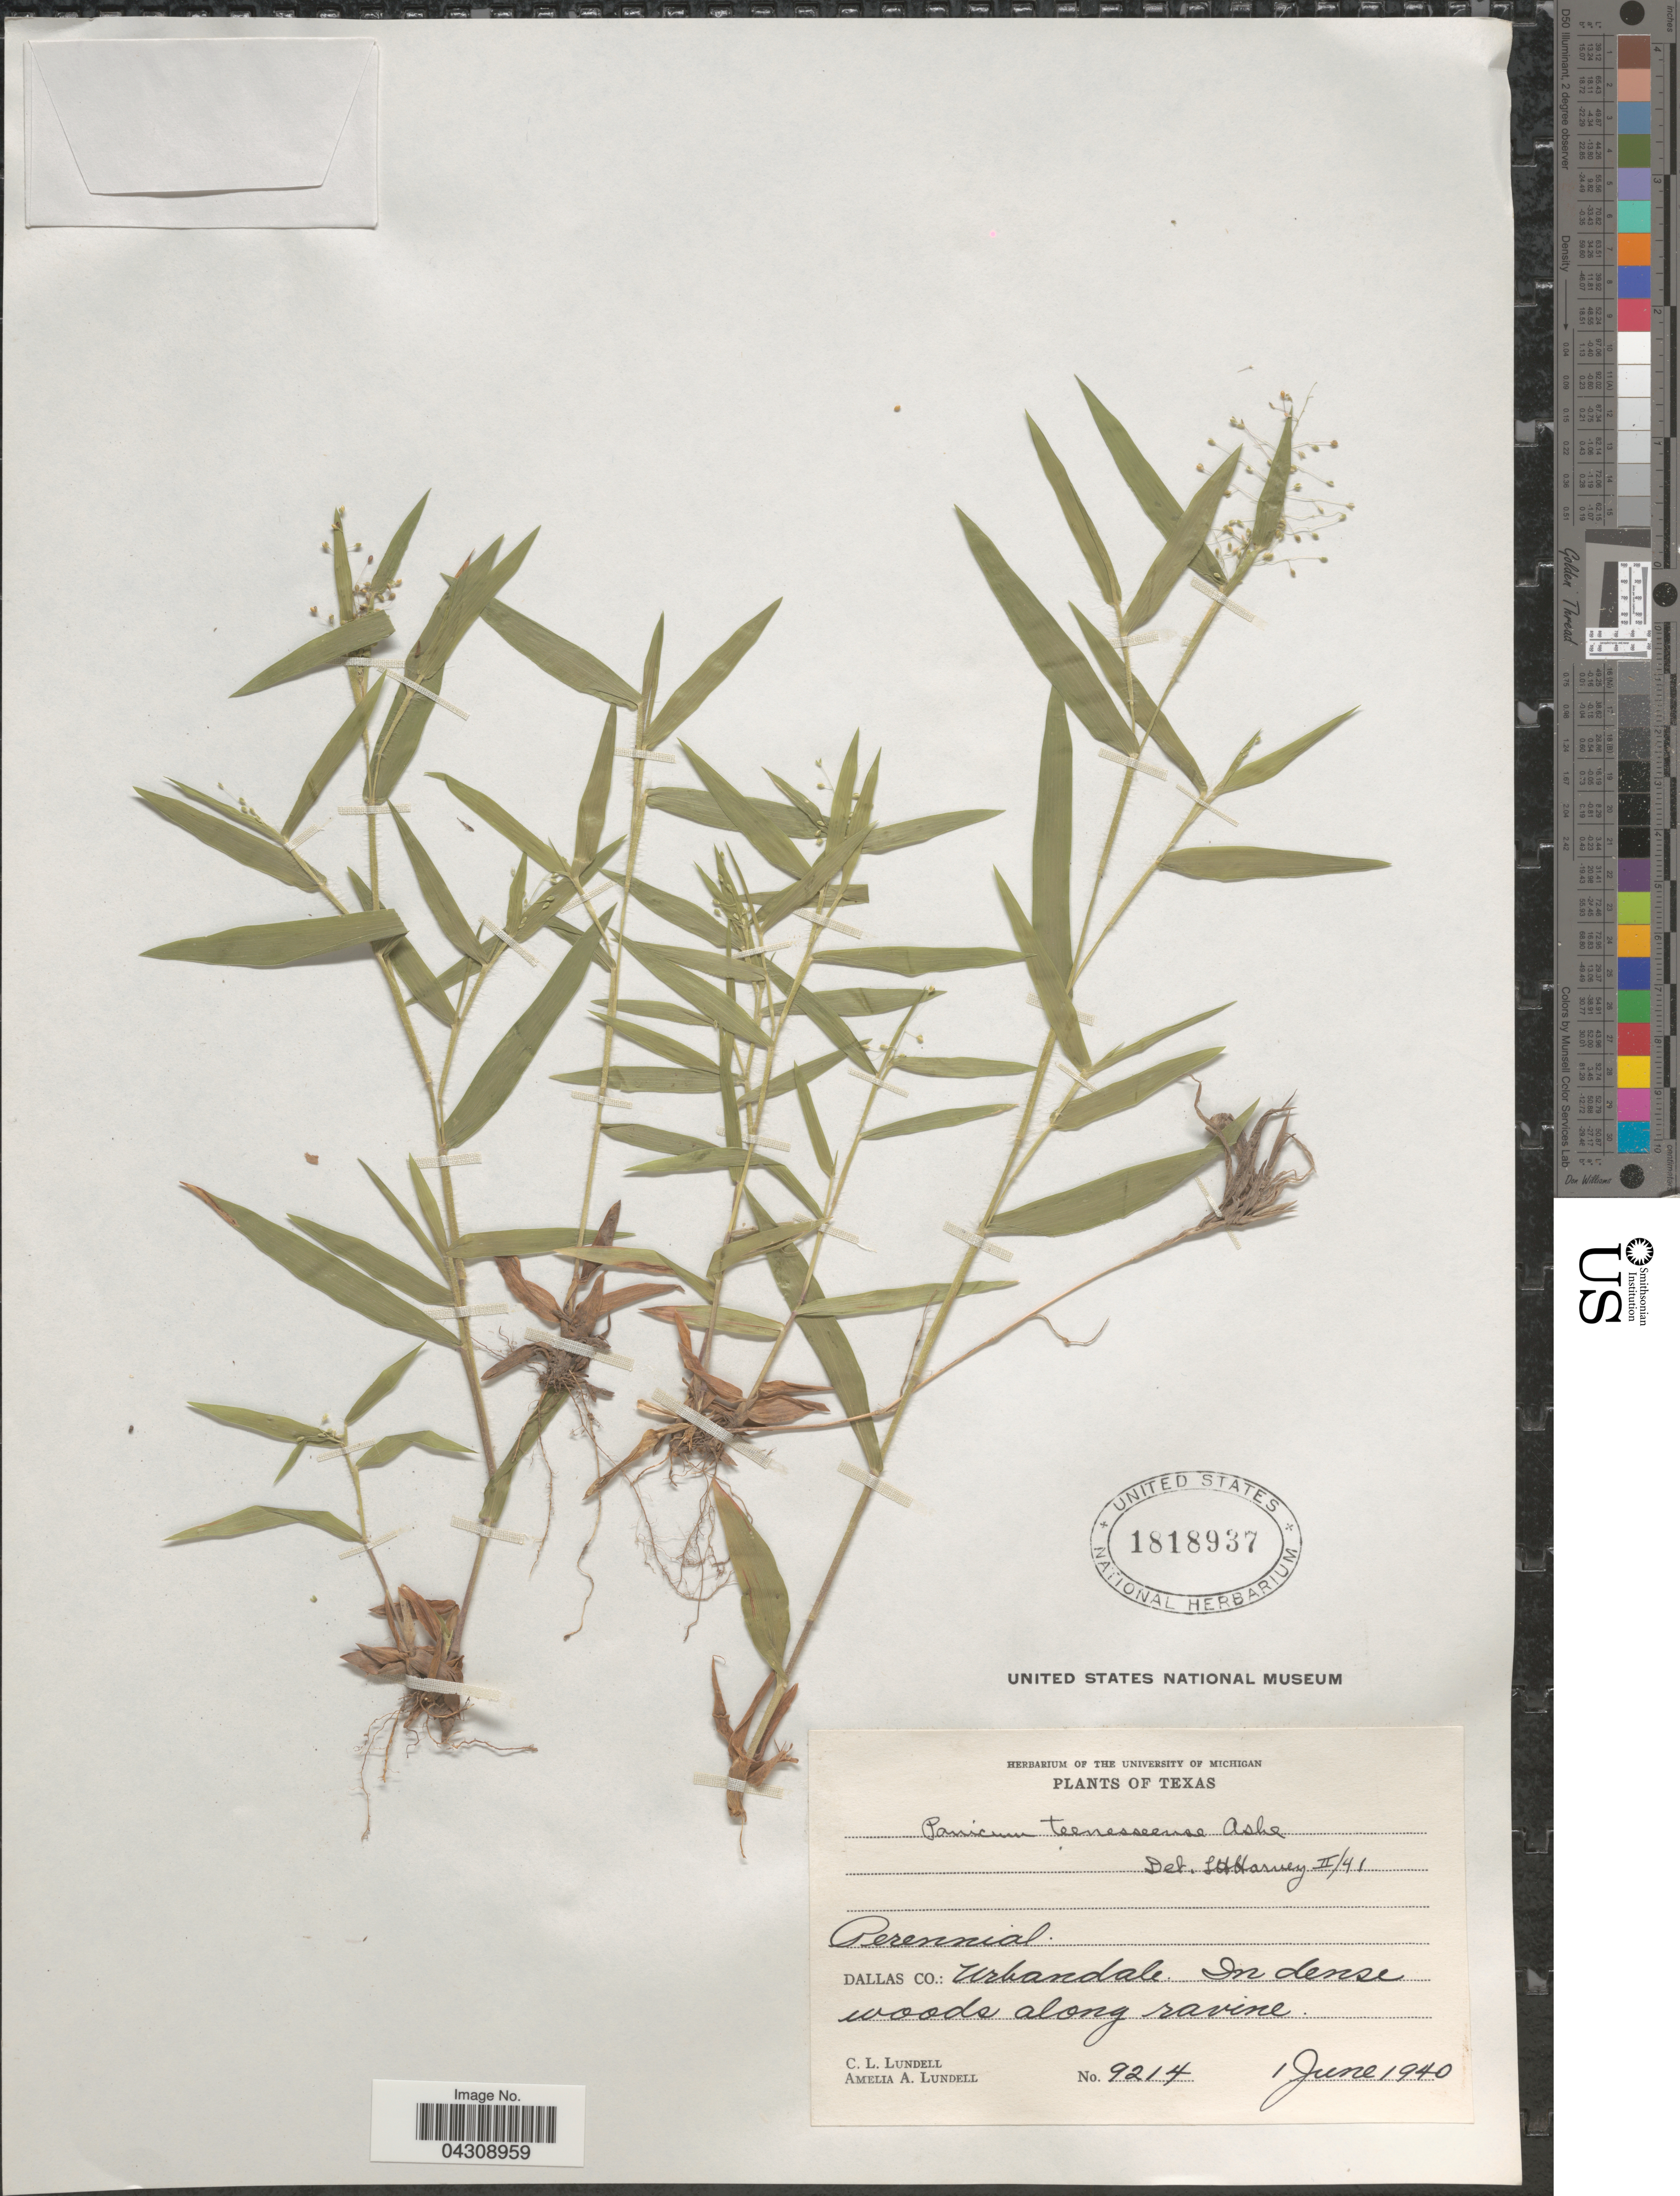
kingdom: Plantae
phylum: Tracheophyta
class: Liliopsida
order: Poales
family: Poaceae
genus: Dichanthelium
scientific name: Dichanthelium acuminatum var. acuminatum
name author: (Sw.) Gould & C.A. Clark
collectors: C. L. Lundell & A. A. Lundell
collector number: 9214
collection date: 1940-06-01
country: United States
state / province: Texas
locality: Dallas Co.: Urbandale. In dense woods along ravine.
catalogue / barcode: US 1818937